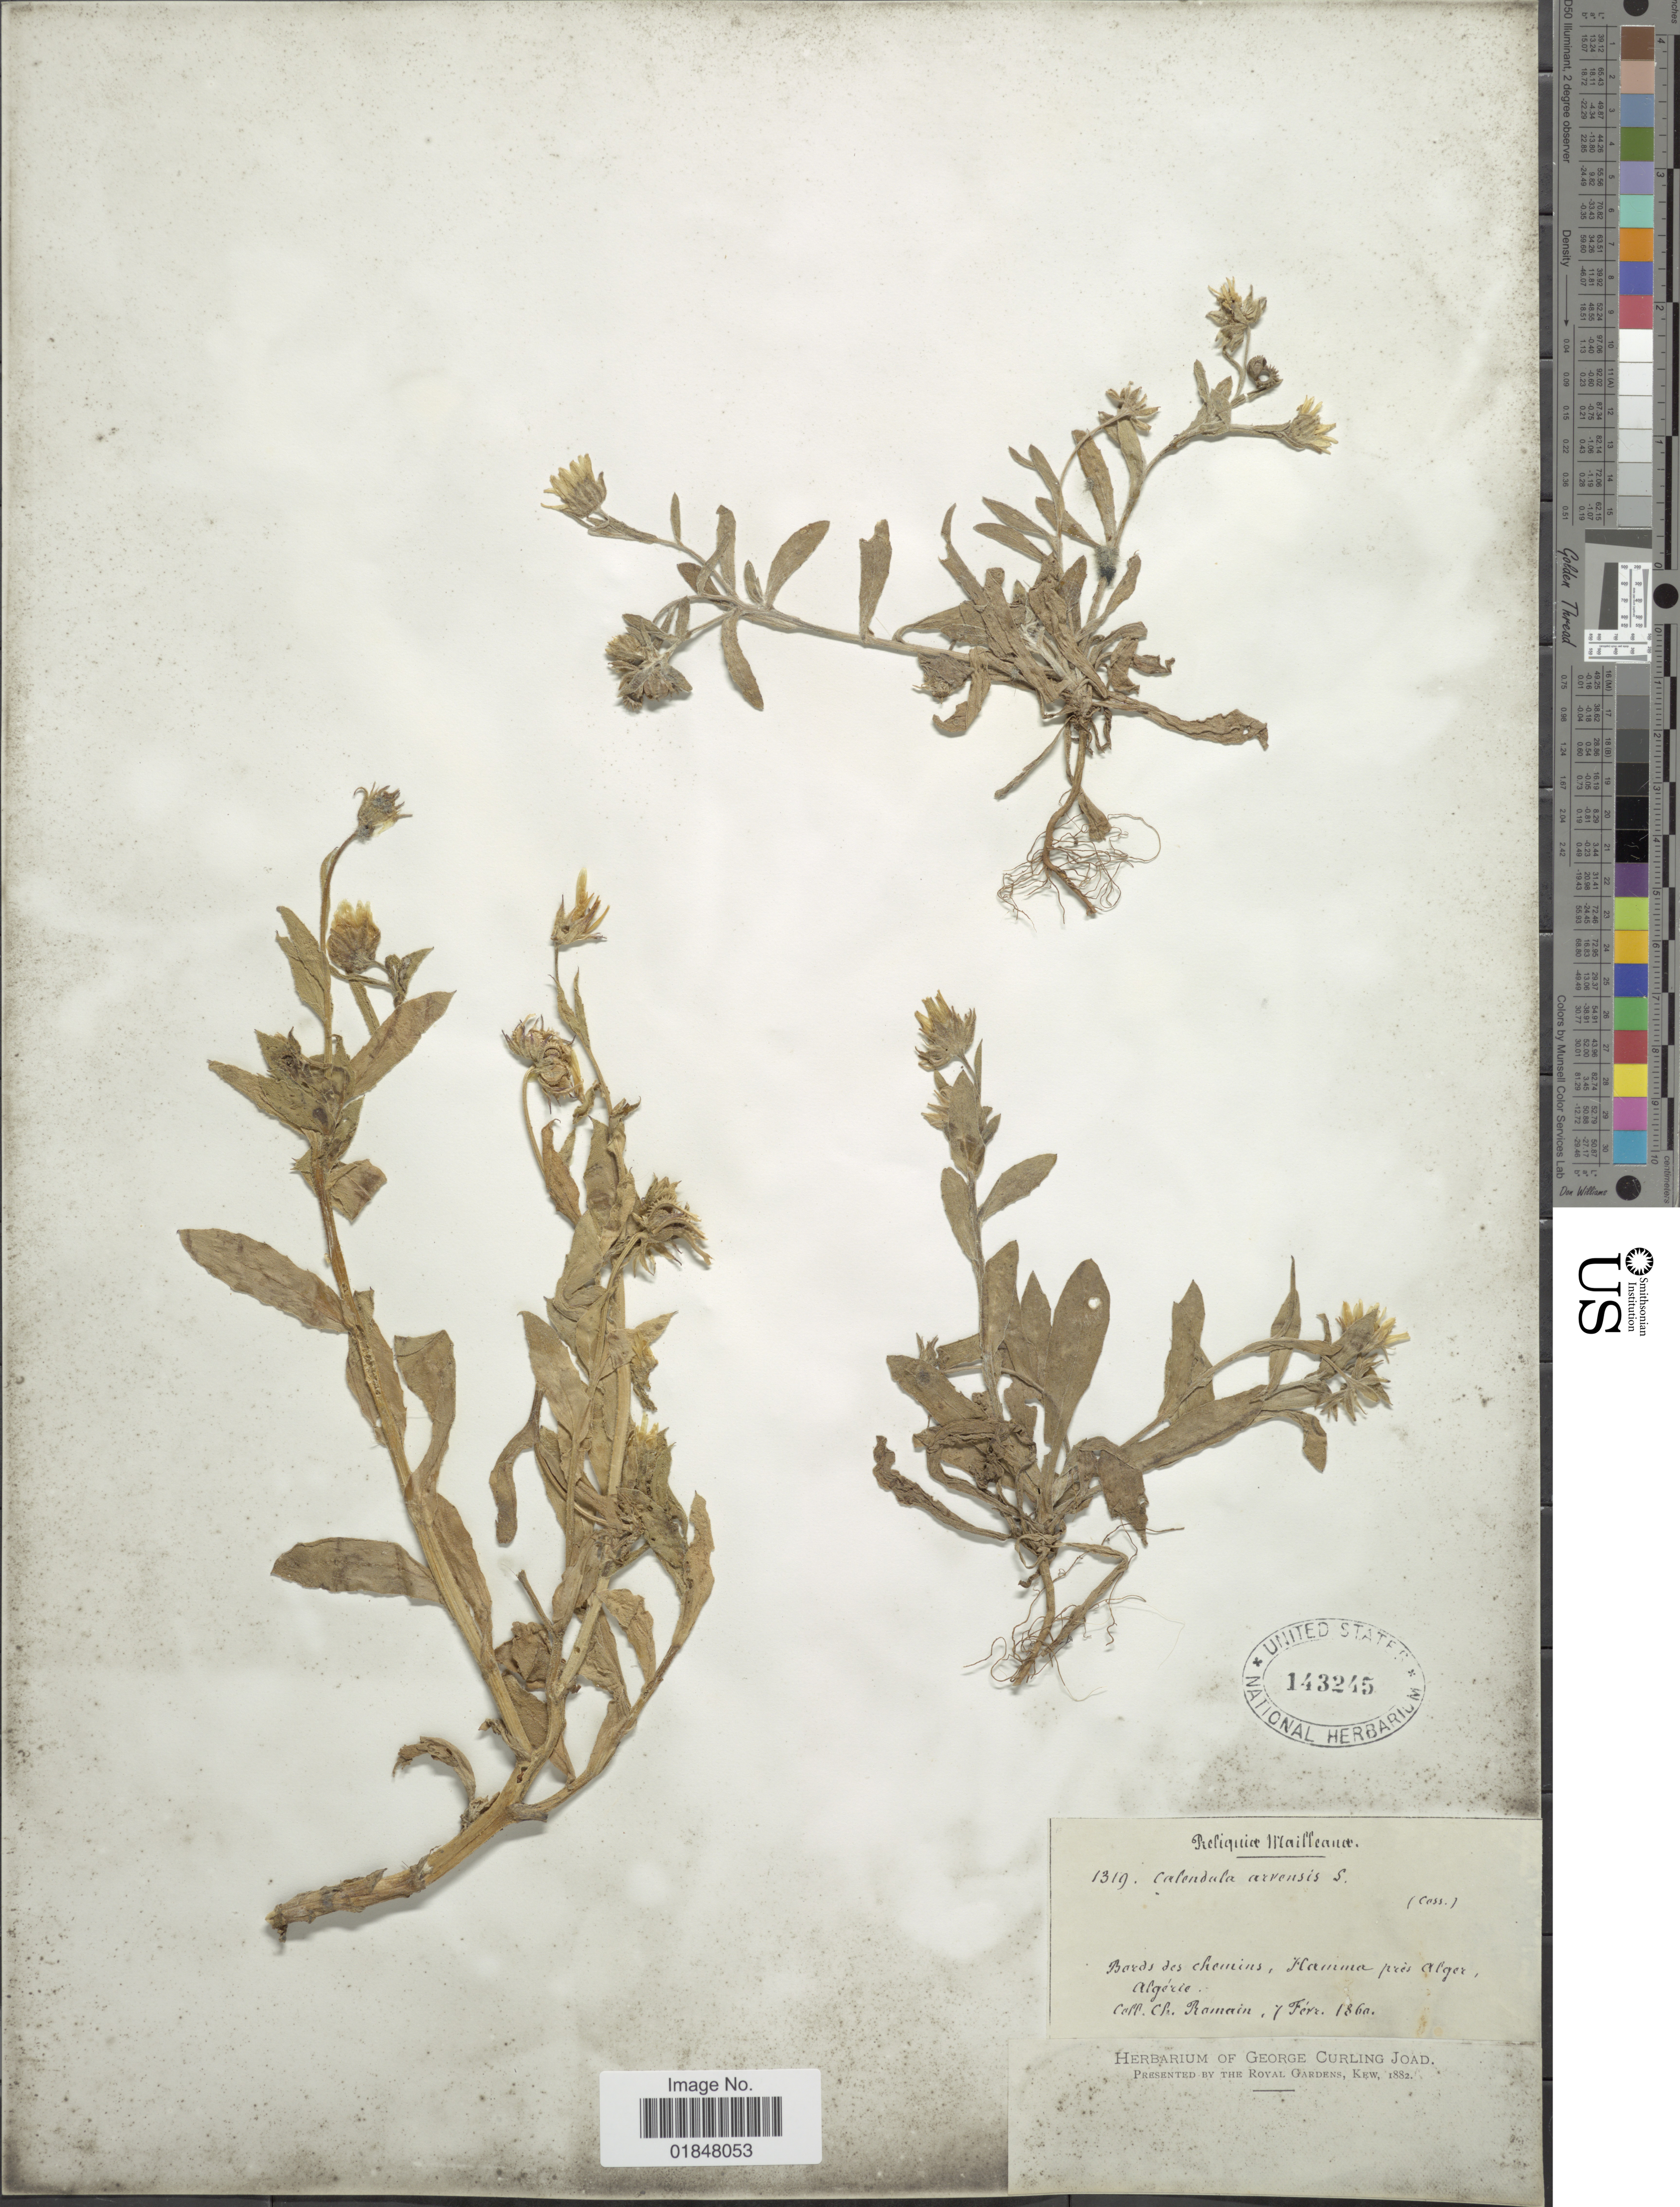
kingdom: Plantae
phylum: Tracheophyta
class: Magnoliopsida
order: Asterales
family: Asteraceae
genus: Calendula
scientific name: Calendula arvensis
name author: L.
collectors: Ramain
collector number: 1319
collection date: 1860-02-07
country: Algeria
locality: Bords des chemins, Flainma pres Alger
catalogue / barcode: US 143245